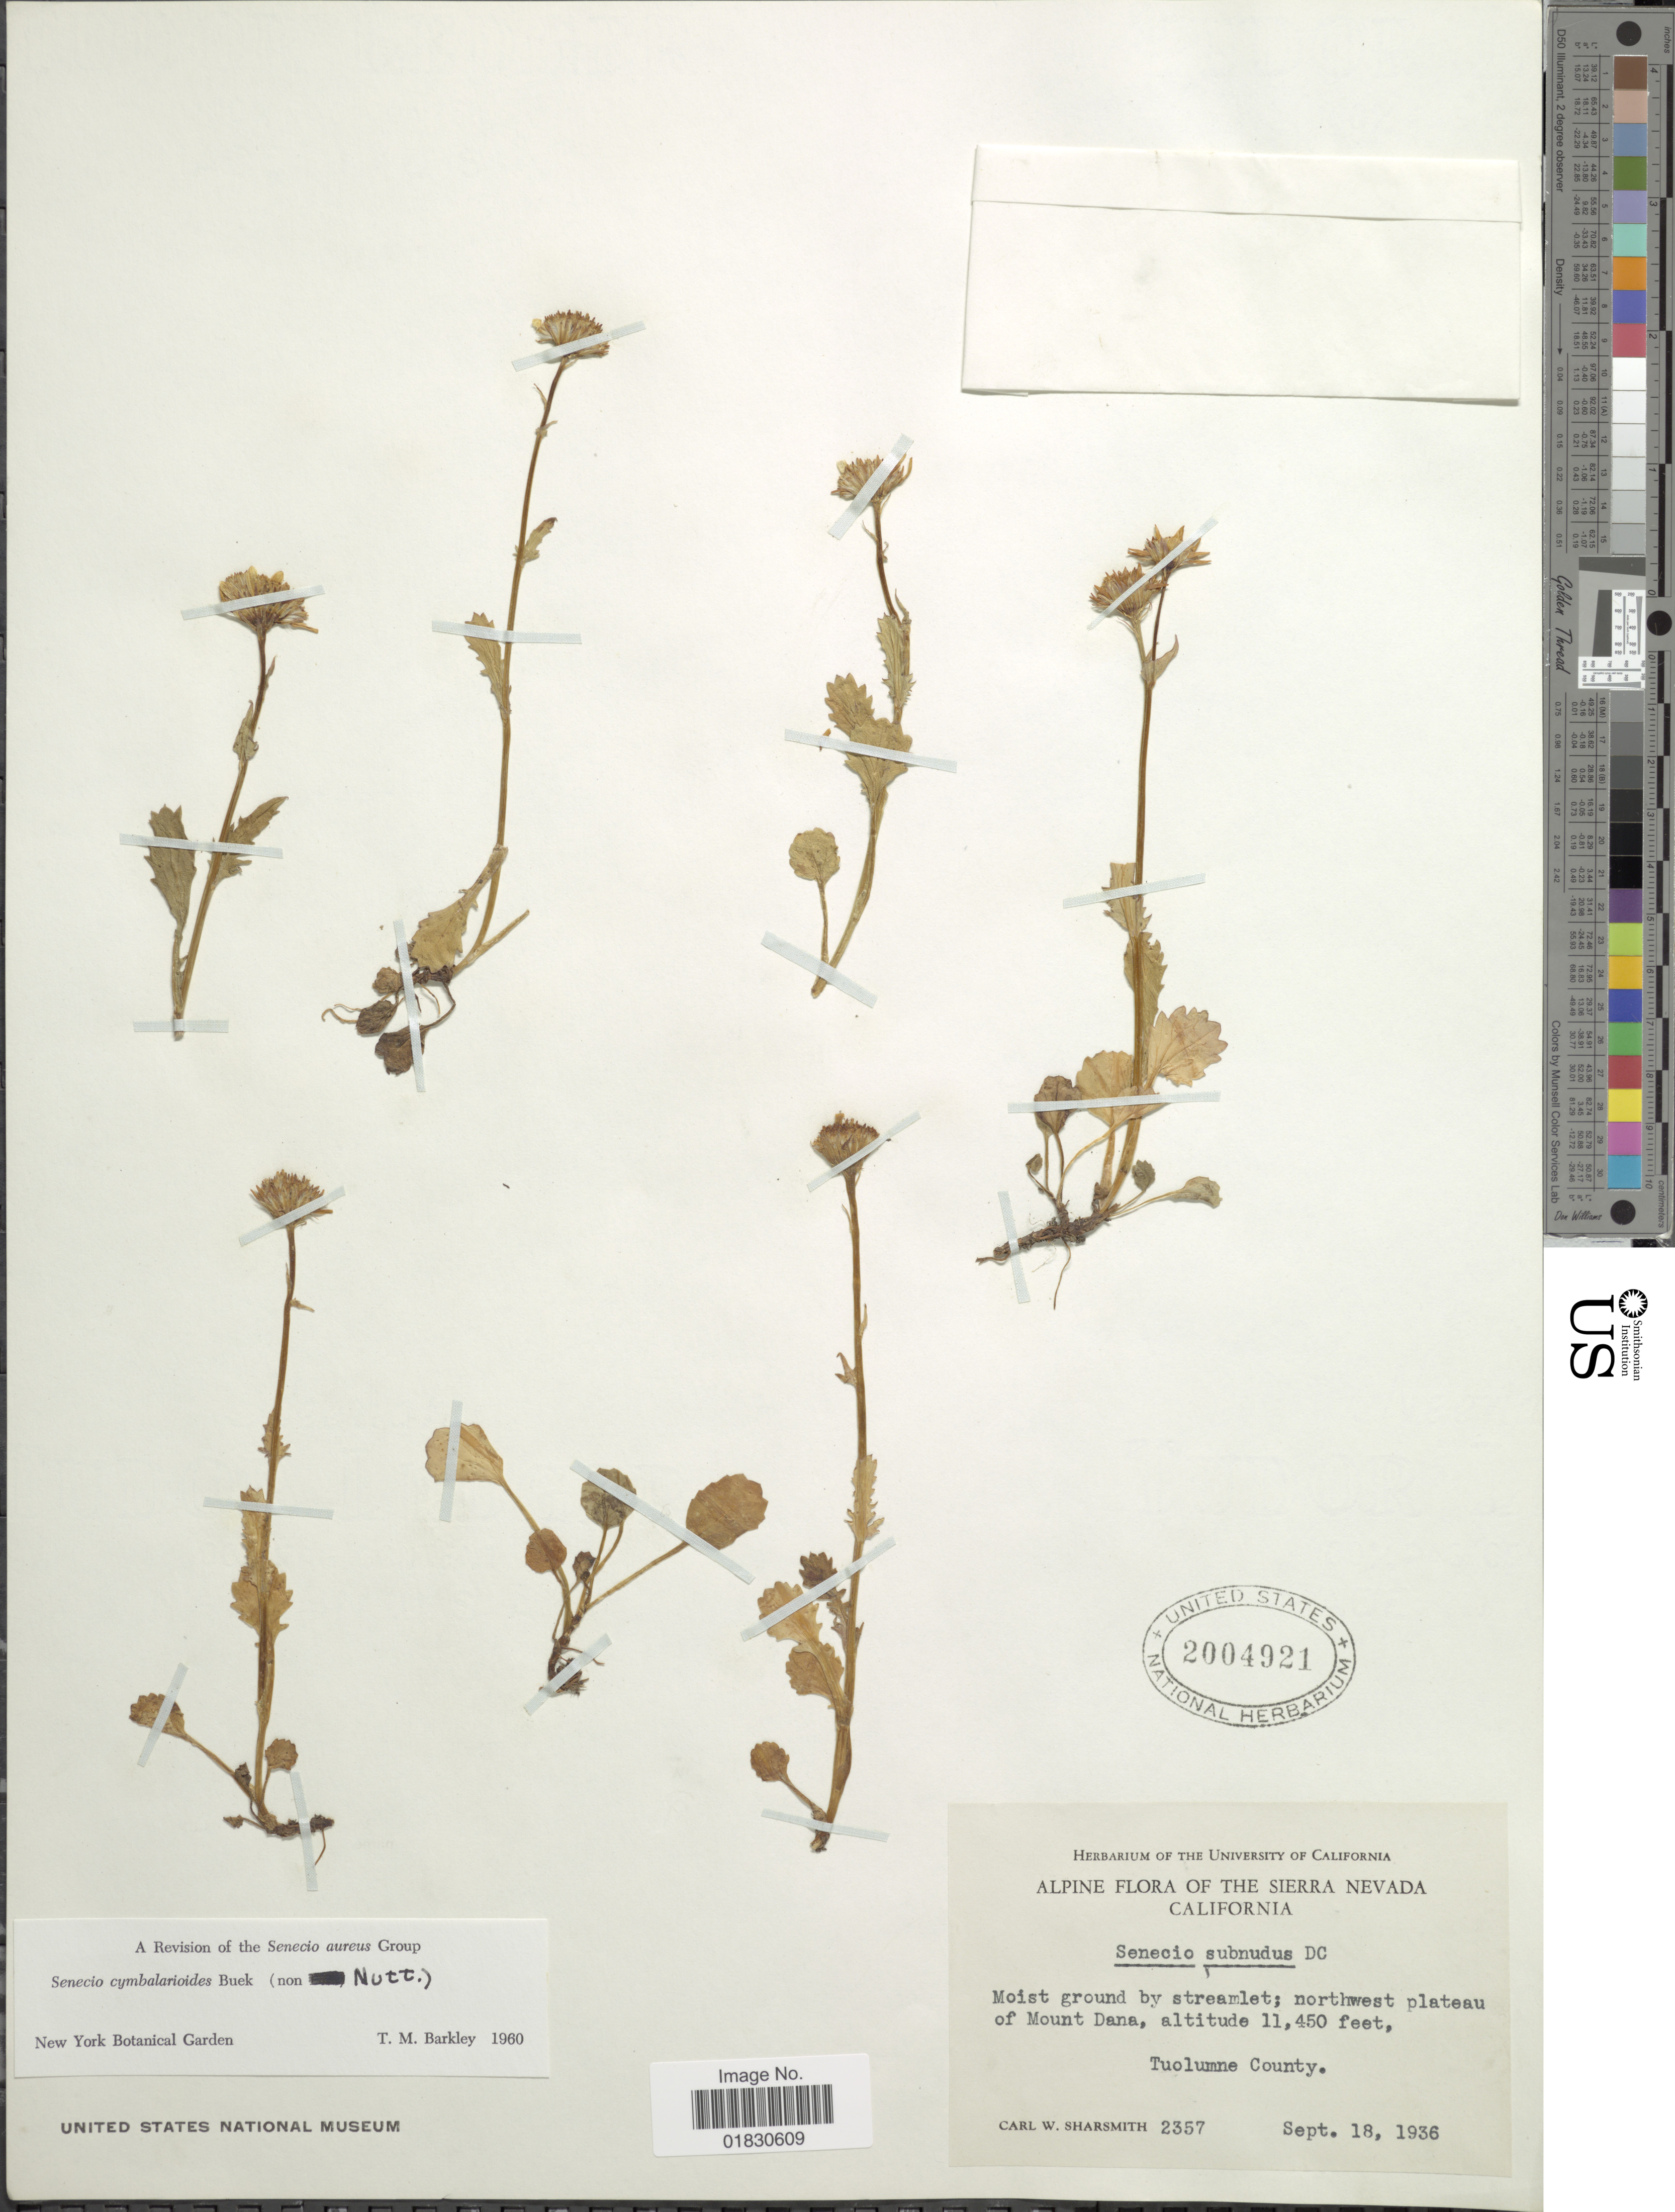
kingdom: Plantae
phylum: Tracheophyta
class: Magnoliopsida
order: Asterales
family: Asteraceae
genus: Packera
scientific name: Packera cymbalarioides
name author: (H. Buek) W.A. Weber & Á. Löve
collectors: C. Sharsmith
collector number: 2357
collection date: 1936-09-18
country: United States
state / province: California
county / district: Tuolumne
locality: The Sierra Nevada, California, Northwest plateau of Mount Dana, Tuolumne County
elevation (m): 3490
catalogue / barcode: US 2004921